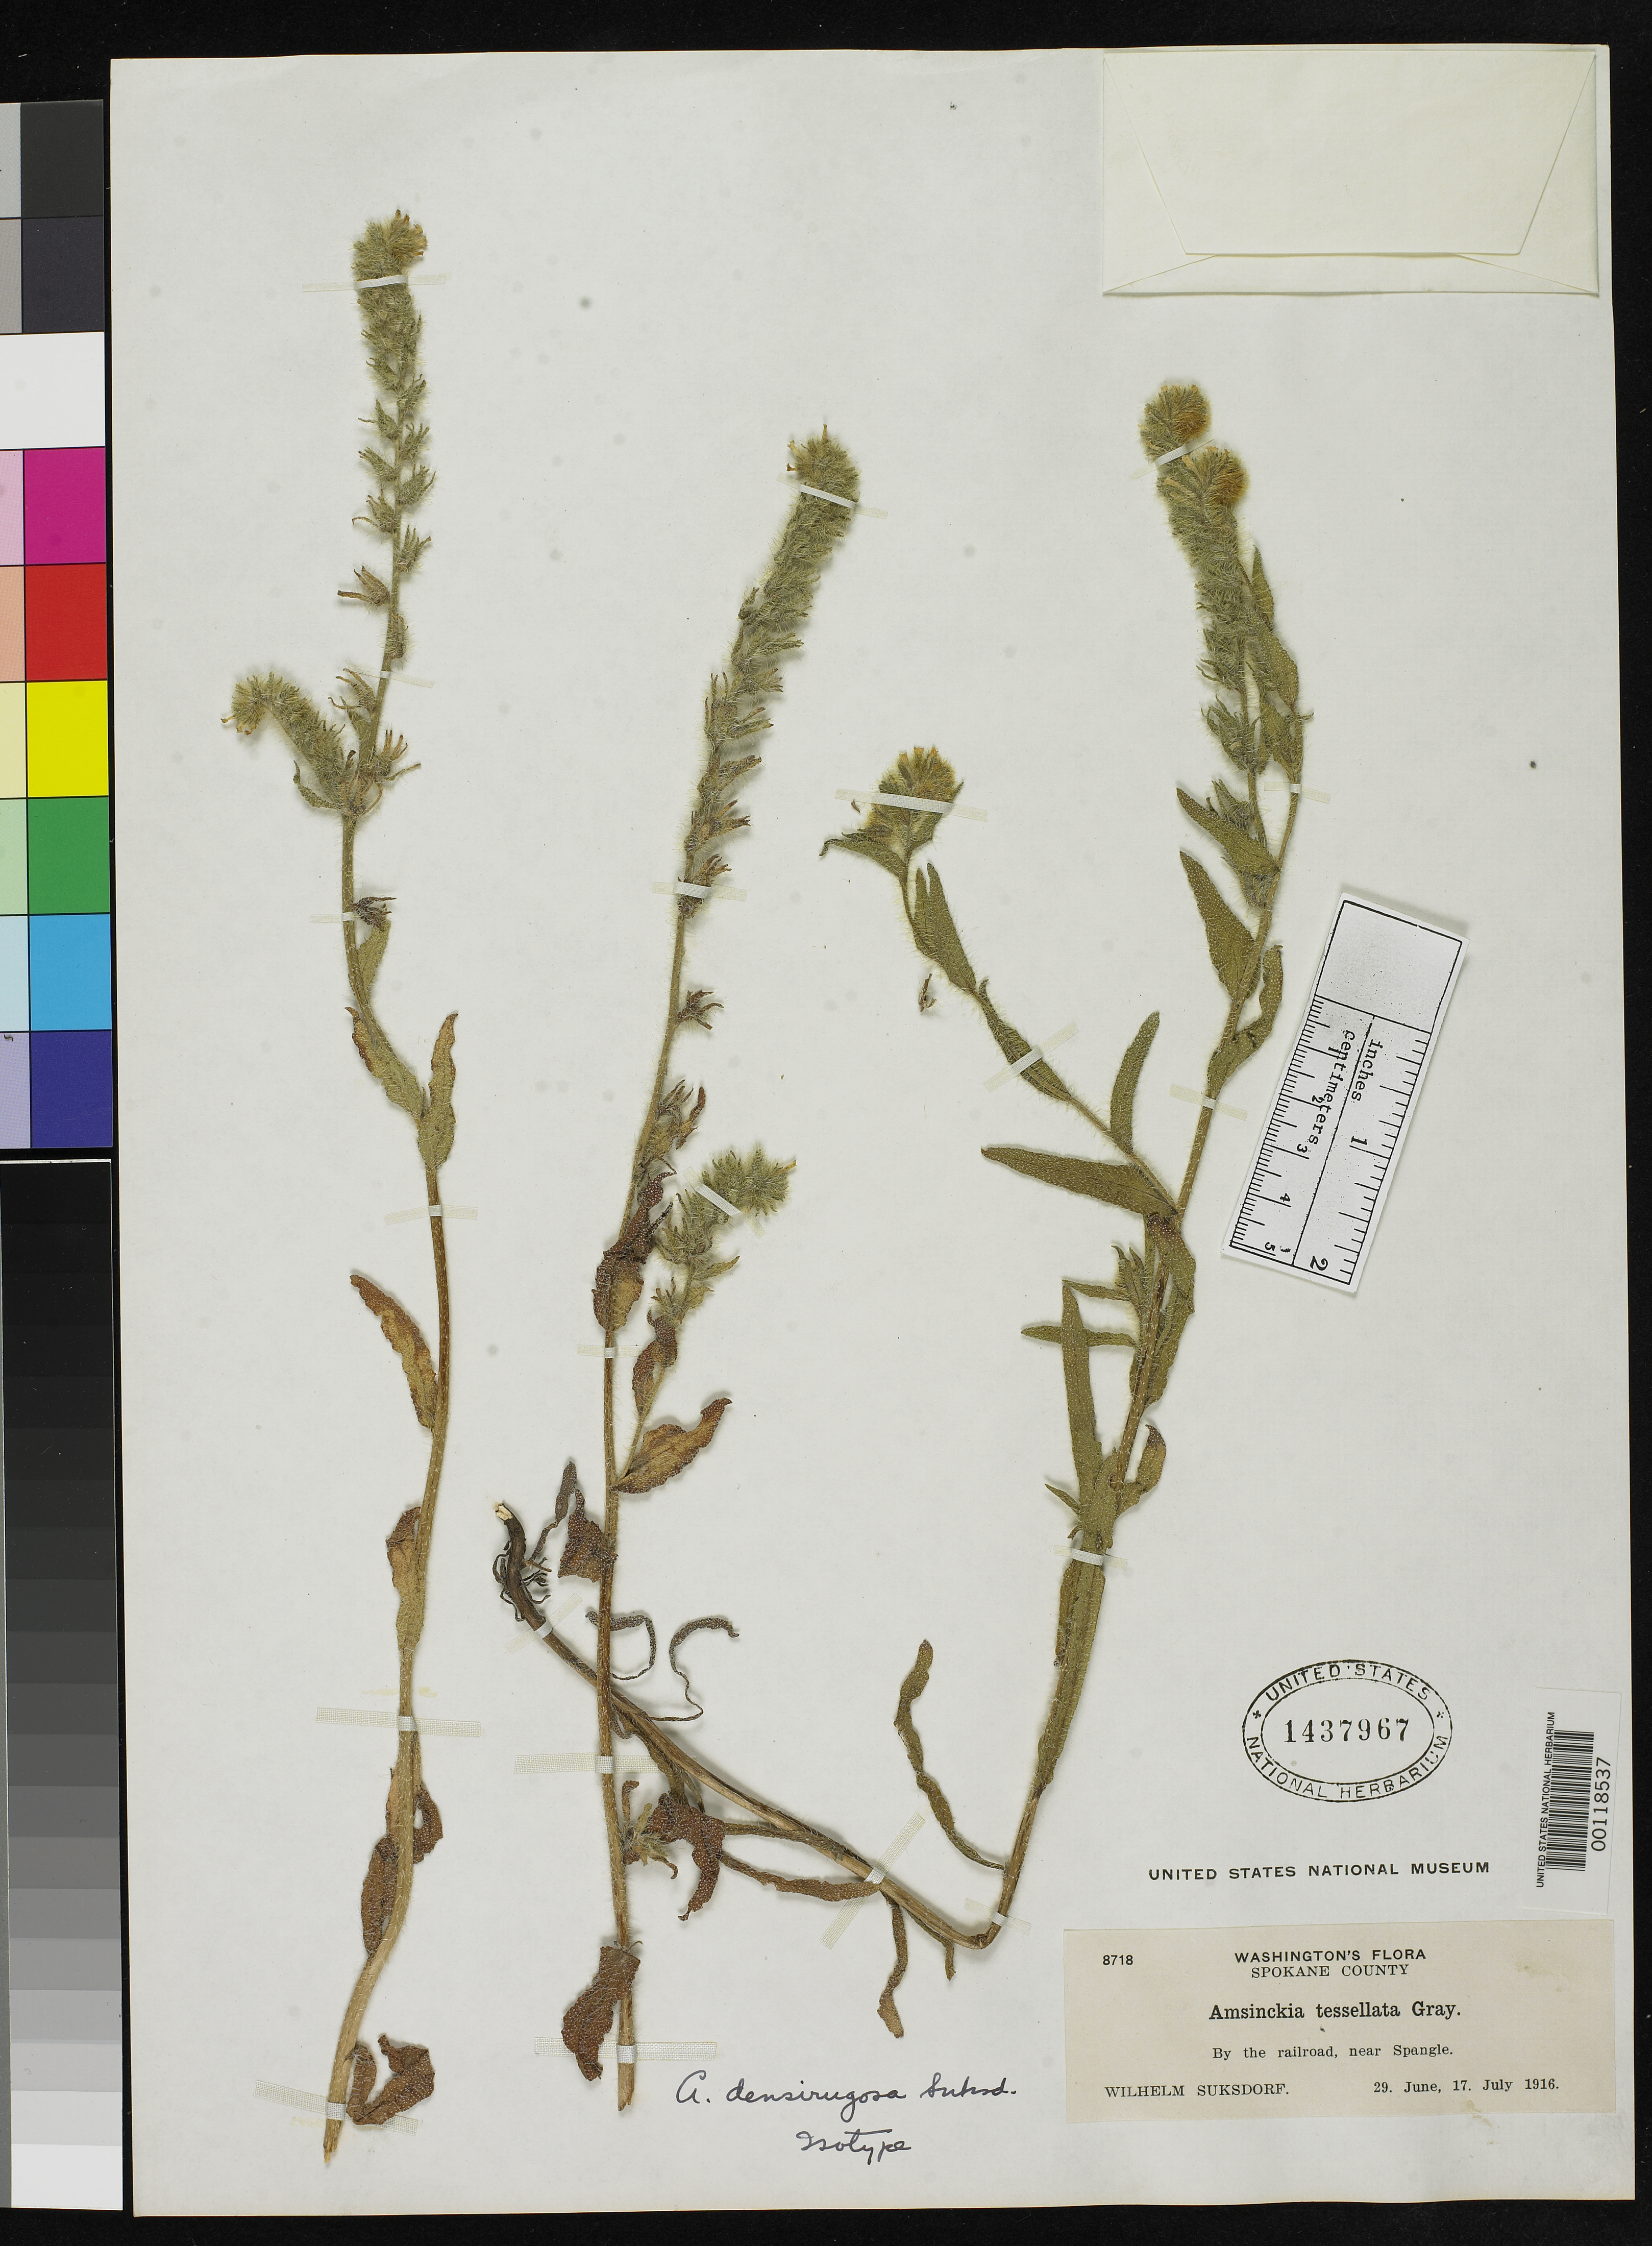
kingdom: Plantae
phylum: Tracheophyta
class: Magnoliopsida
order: Boraginales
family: Boraginaceae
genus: Amsinckia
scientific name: Amsinckia densirugosa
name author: Suksd.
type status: Isosyntype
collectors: W. N. Suksdorf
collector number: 8718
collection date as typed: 29 Jun 1916 to 17 Jul 1917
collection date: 1916-06-29/1917-07-17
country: United States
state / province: Washington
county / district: Spokane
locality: Spangle.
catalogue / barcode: US 1437967